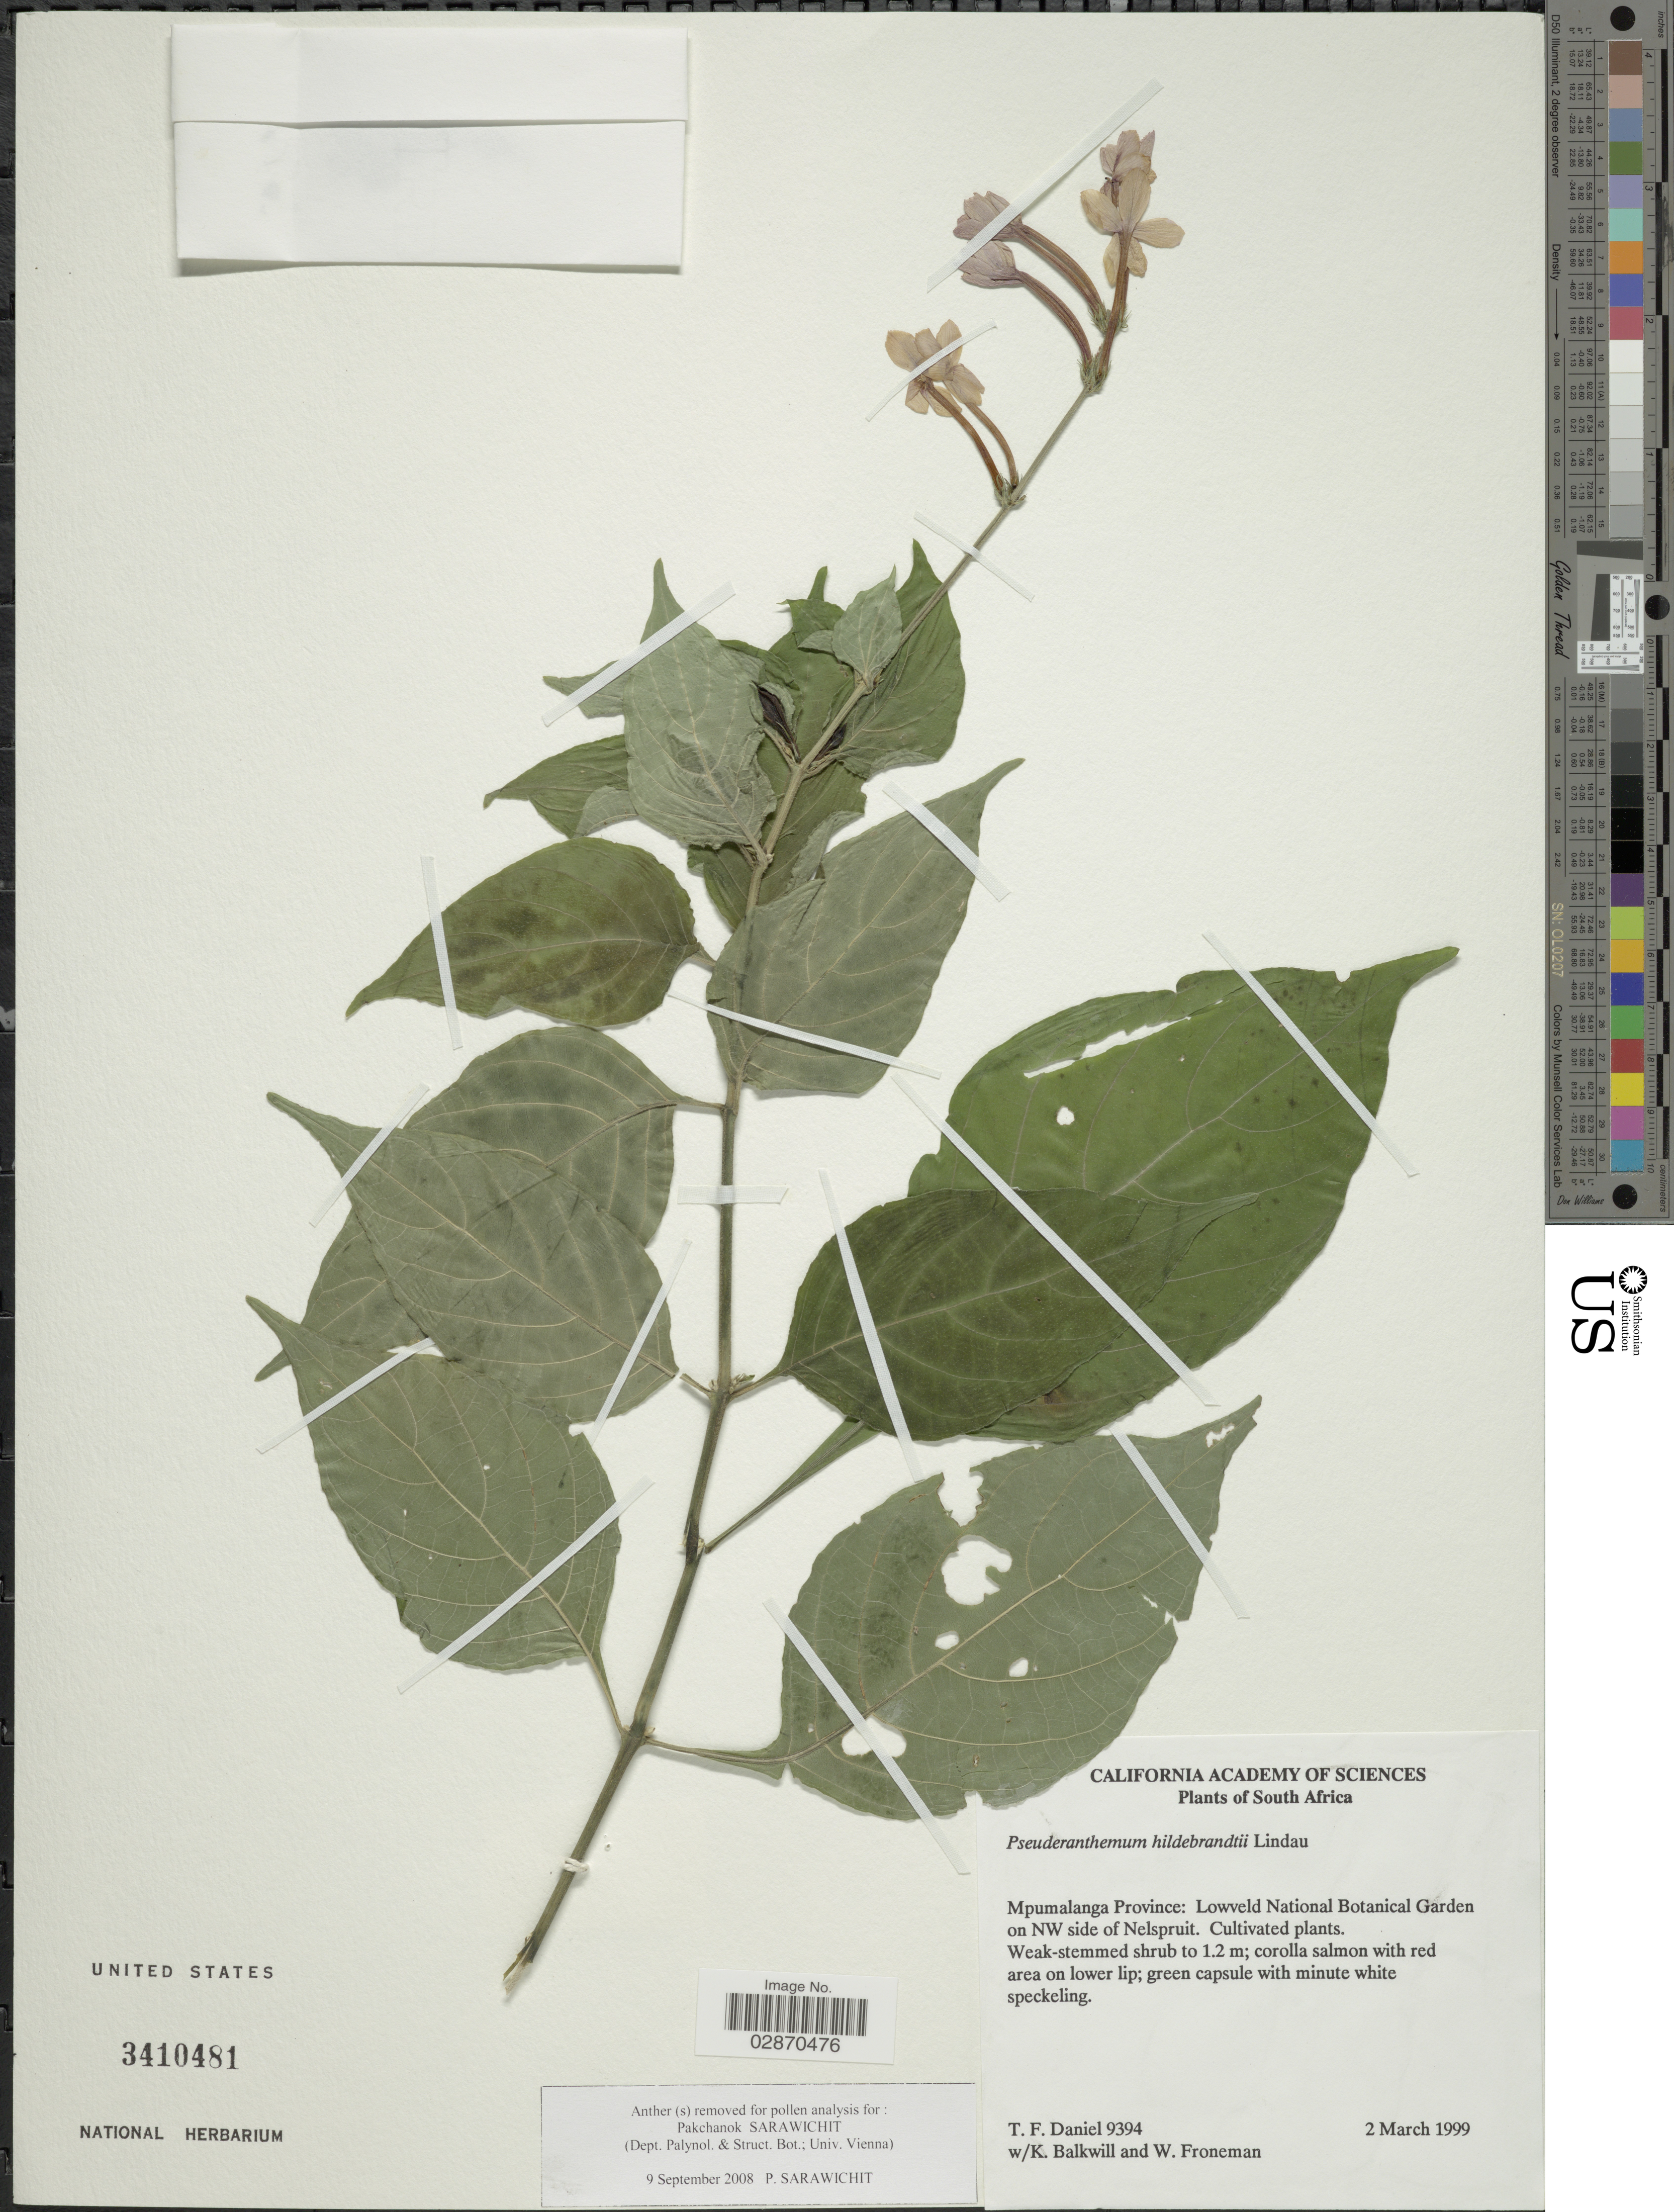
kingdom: Plantae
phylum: Tracheophyta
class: Magnoliopsida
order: Lamiales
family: Acanthaceae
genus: Pseuderanthemum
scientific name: Pseuderanthemum hildebrandtii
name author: Lindau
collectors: T. F. Daniel, K. Balkwill & W. Froneman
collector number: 9394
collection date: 1999-03-02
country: South Africa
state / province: Mpumalanga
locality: Lowveld National Botanical Garden on NW side of Nelspruit.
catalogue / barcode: US 3410481